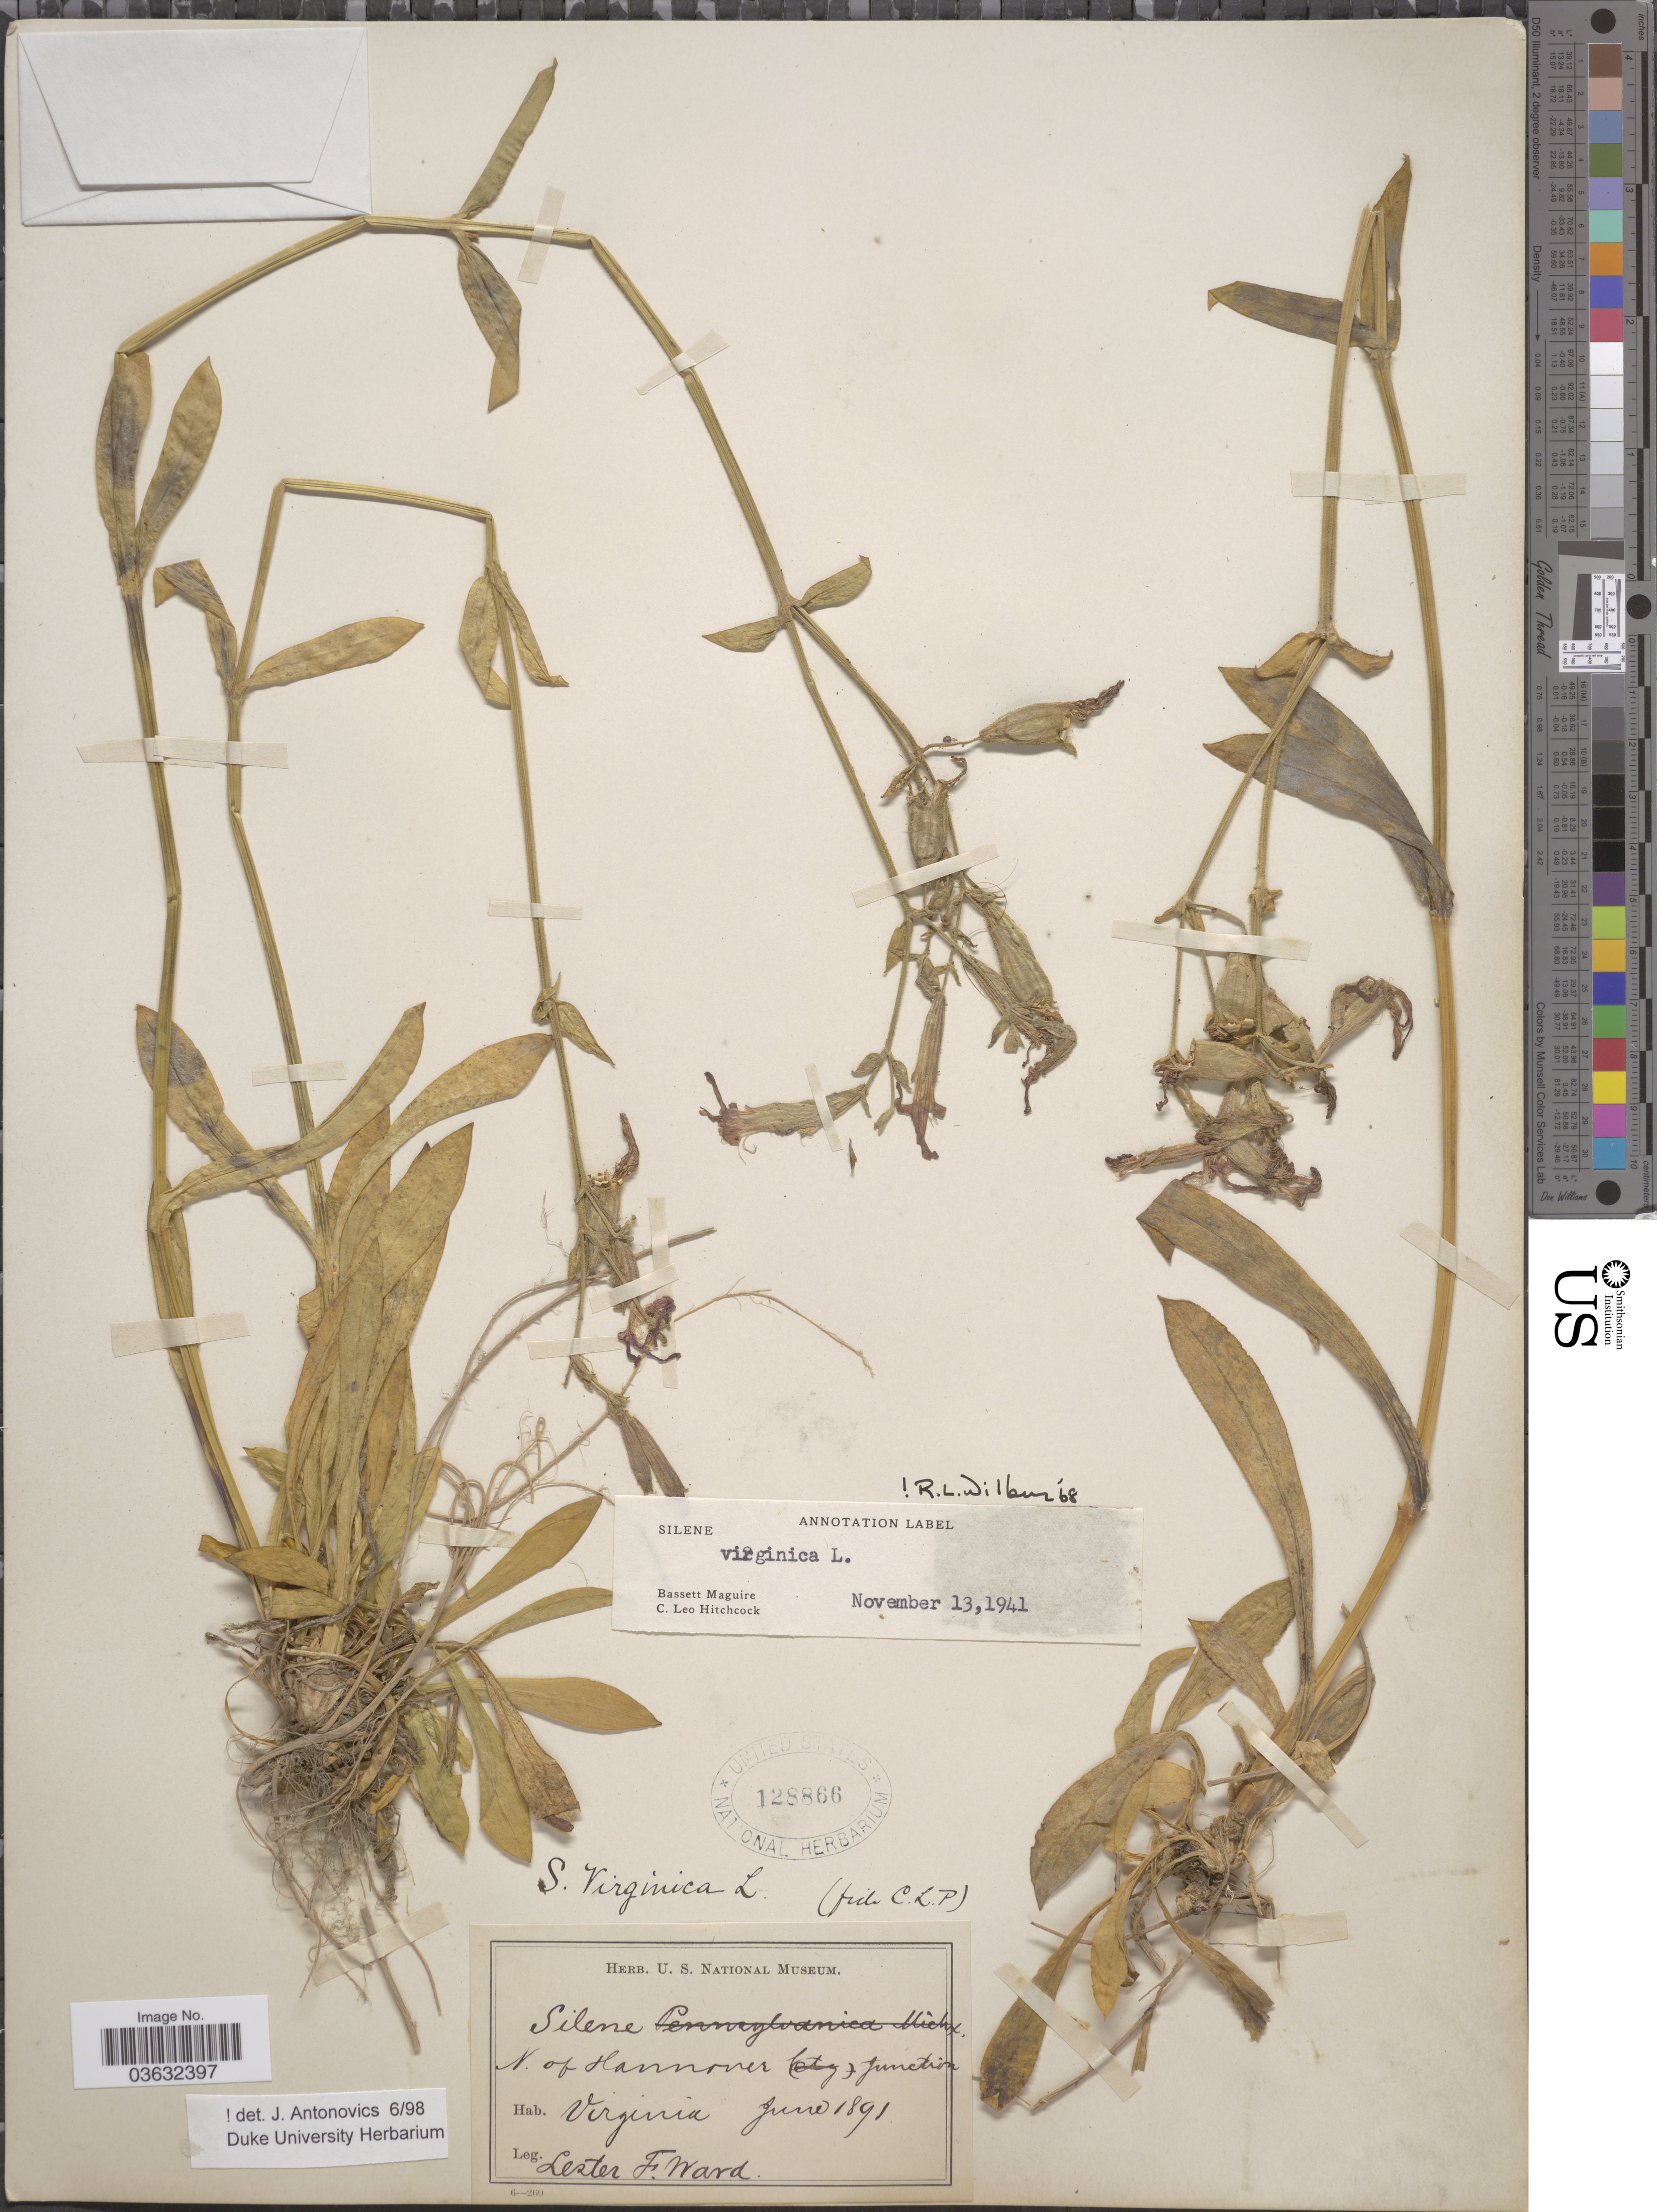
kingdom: Plantae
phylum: Tracheophyta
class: Magnoliopsida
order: Caryophyllales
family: Caryophyllaceae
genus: Silene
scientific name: Silene virginica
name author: L.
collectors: L. F. Ward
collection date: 1891-06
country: United States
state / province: Virginia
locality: N. of Hannover junction.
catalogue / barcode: US 128866